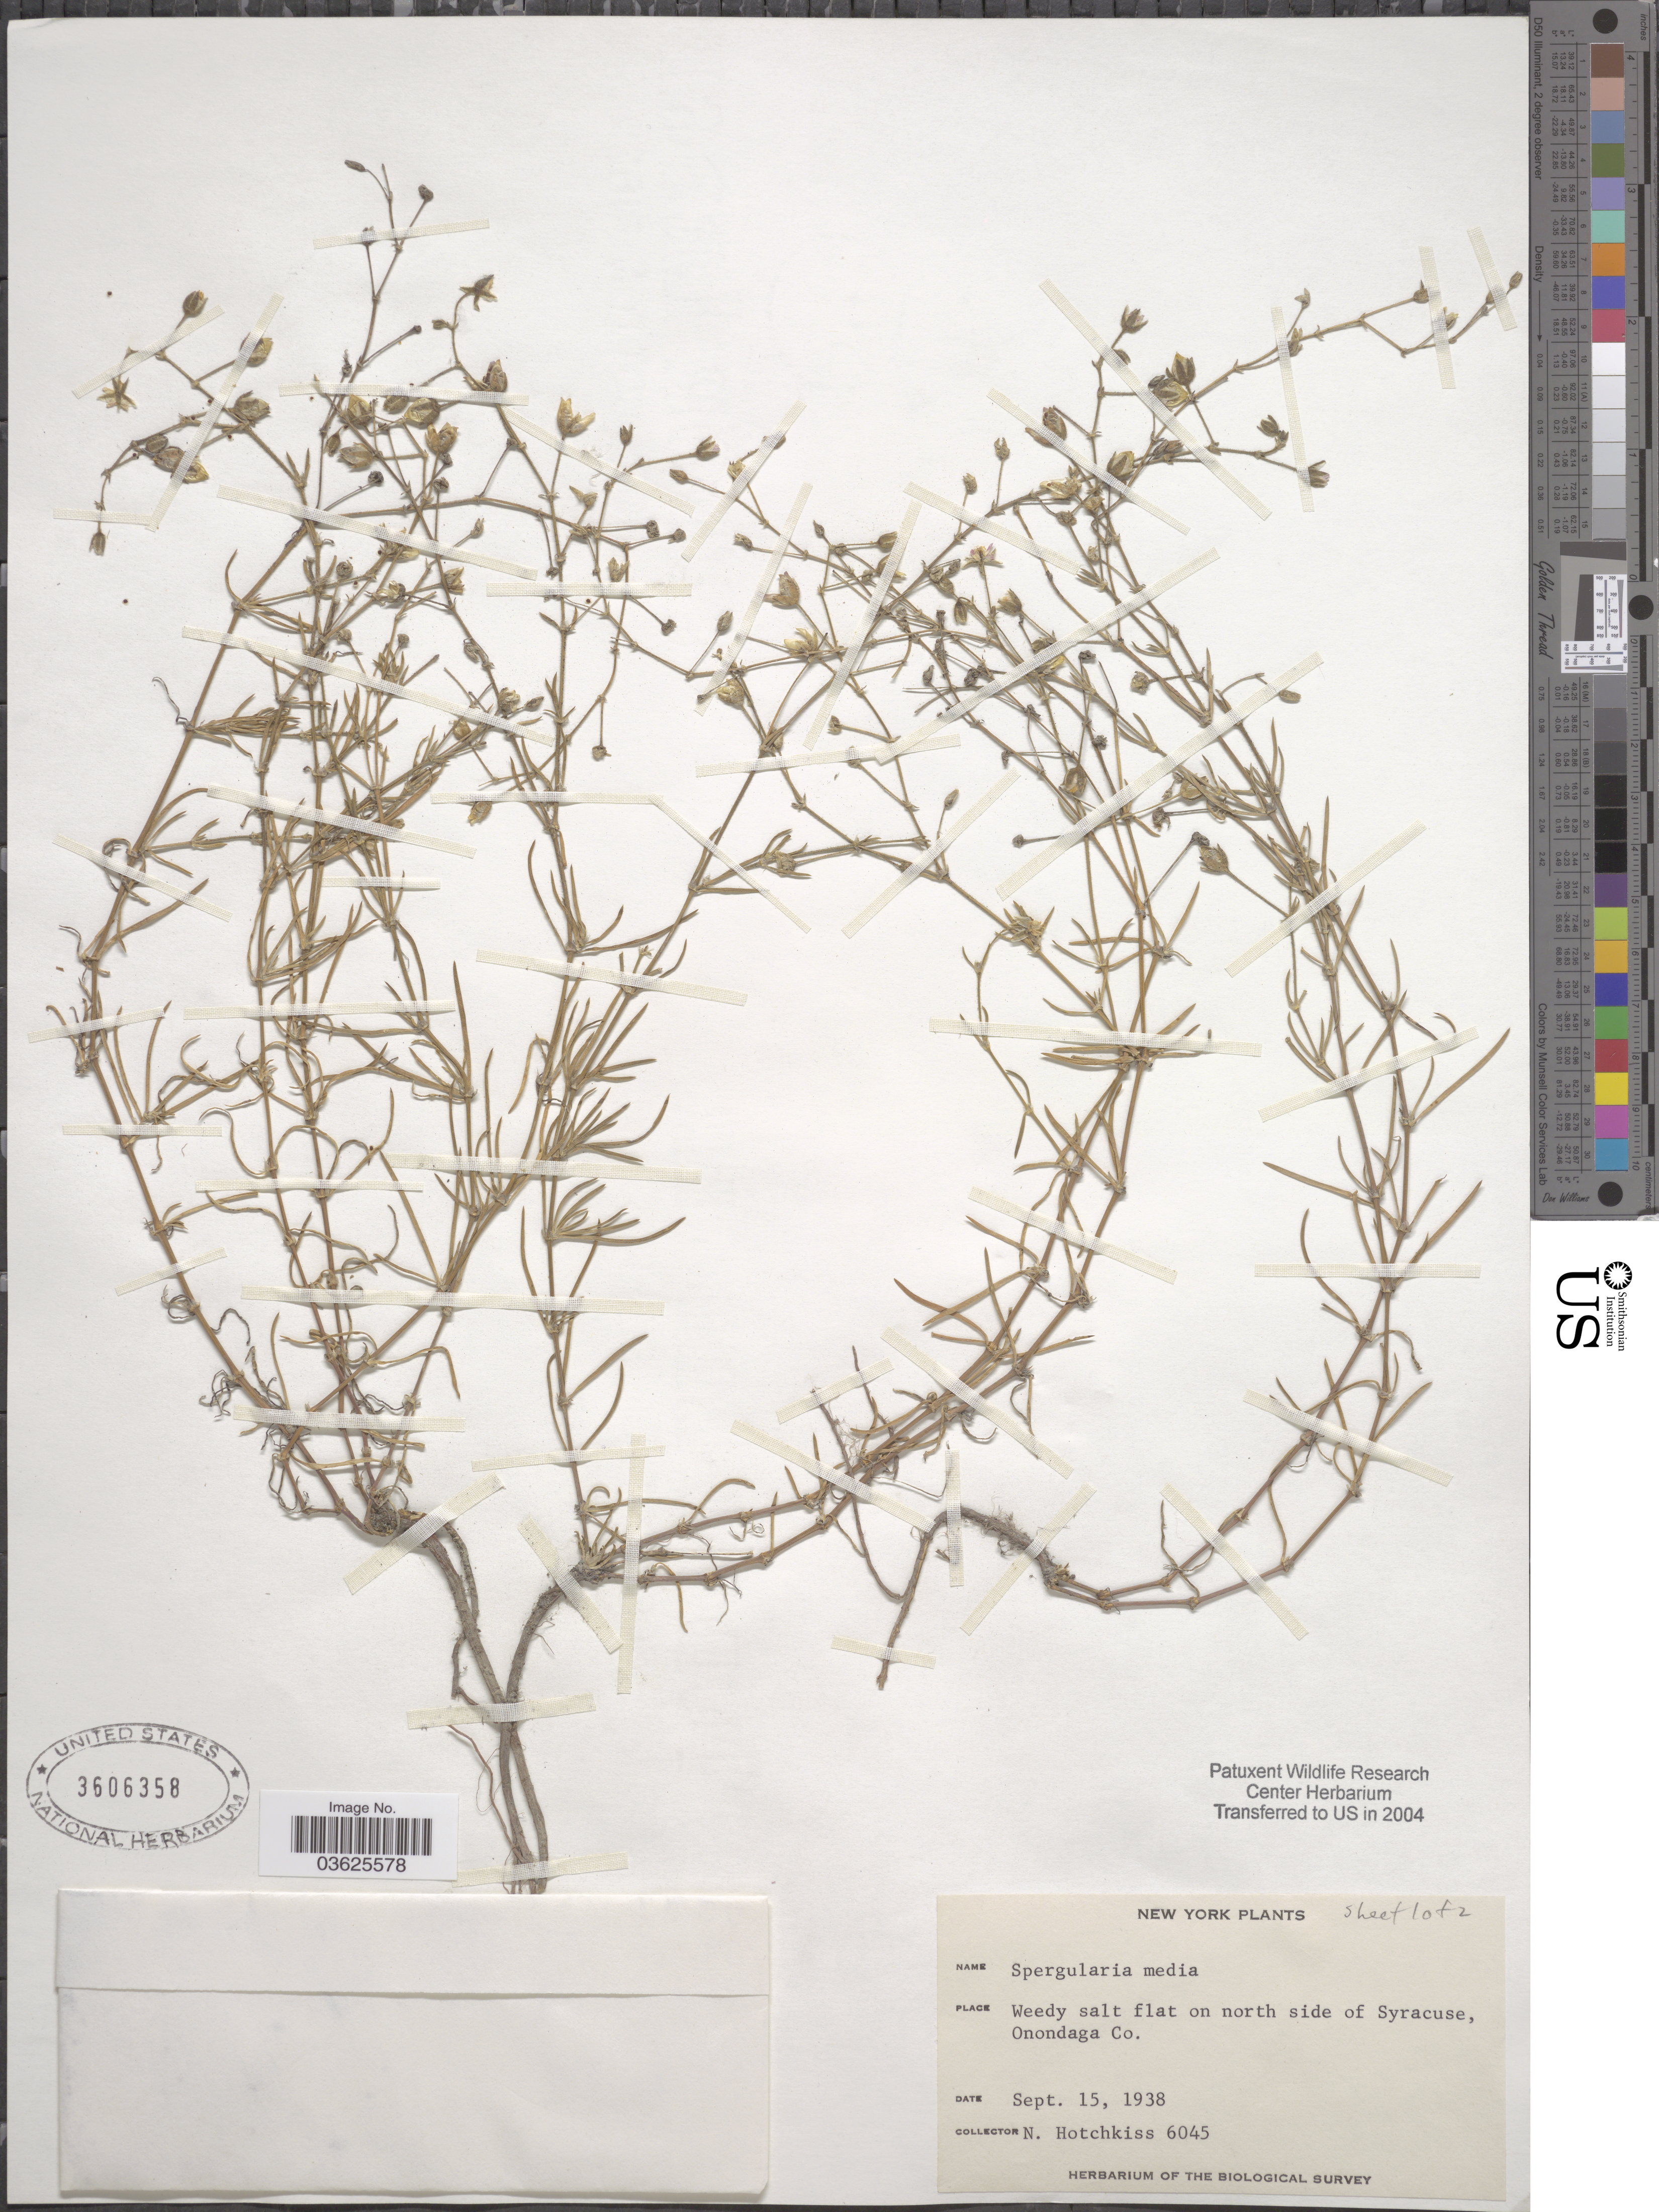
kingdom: Plantae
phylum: Tracheophyta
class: Magnoliopsida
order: Caryophyllales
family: Caryophyllaceae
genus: Spergularia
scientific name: Spergularia media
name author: (L.) C. Presl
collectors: N. Hotchkiss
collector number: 6045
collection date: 1938-09-15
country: United States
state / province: New York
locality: Weedy salt flat on north side of Syracuse, Onondaga Co.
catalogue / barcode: US 3606358